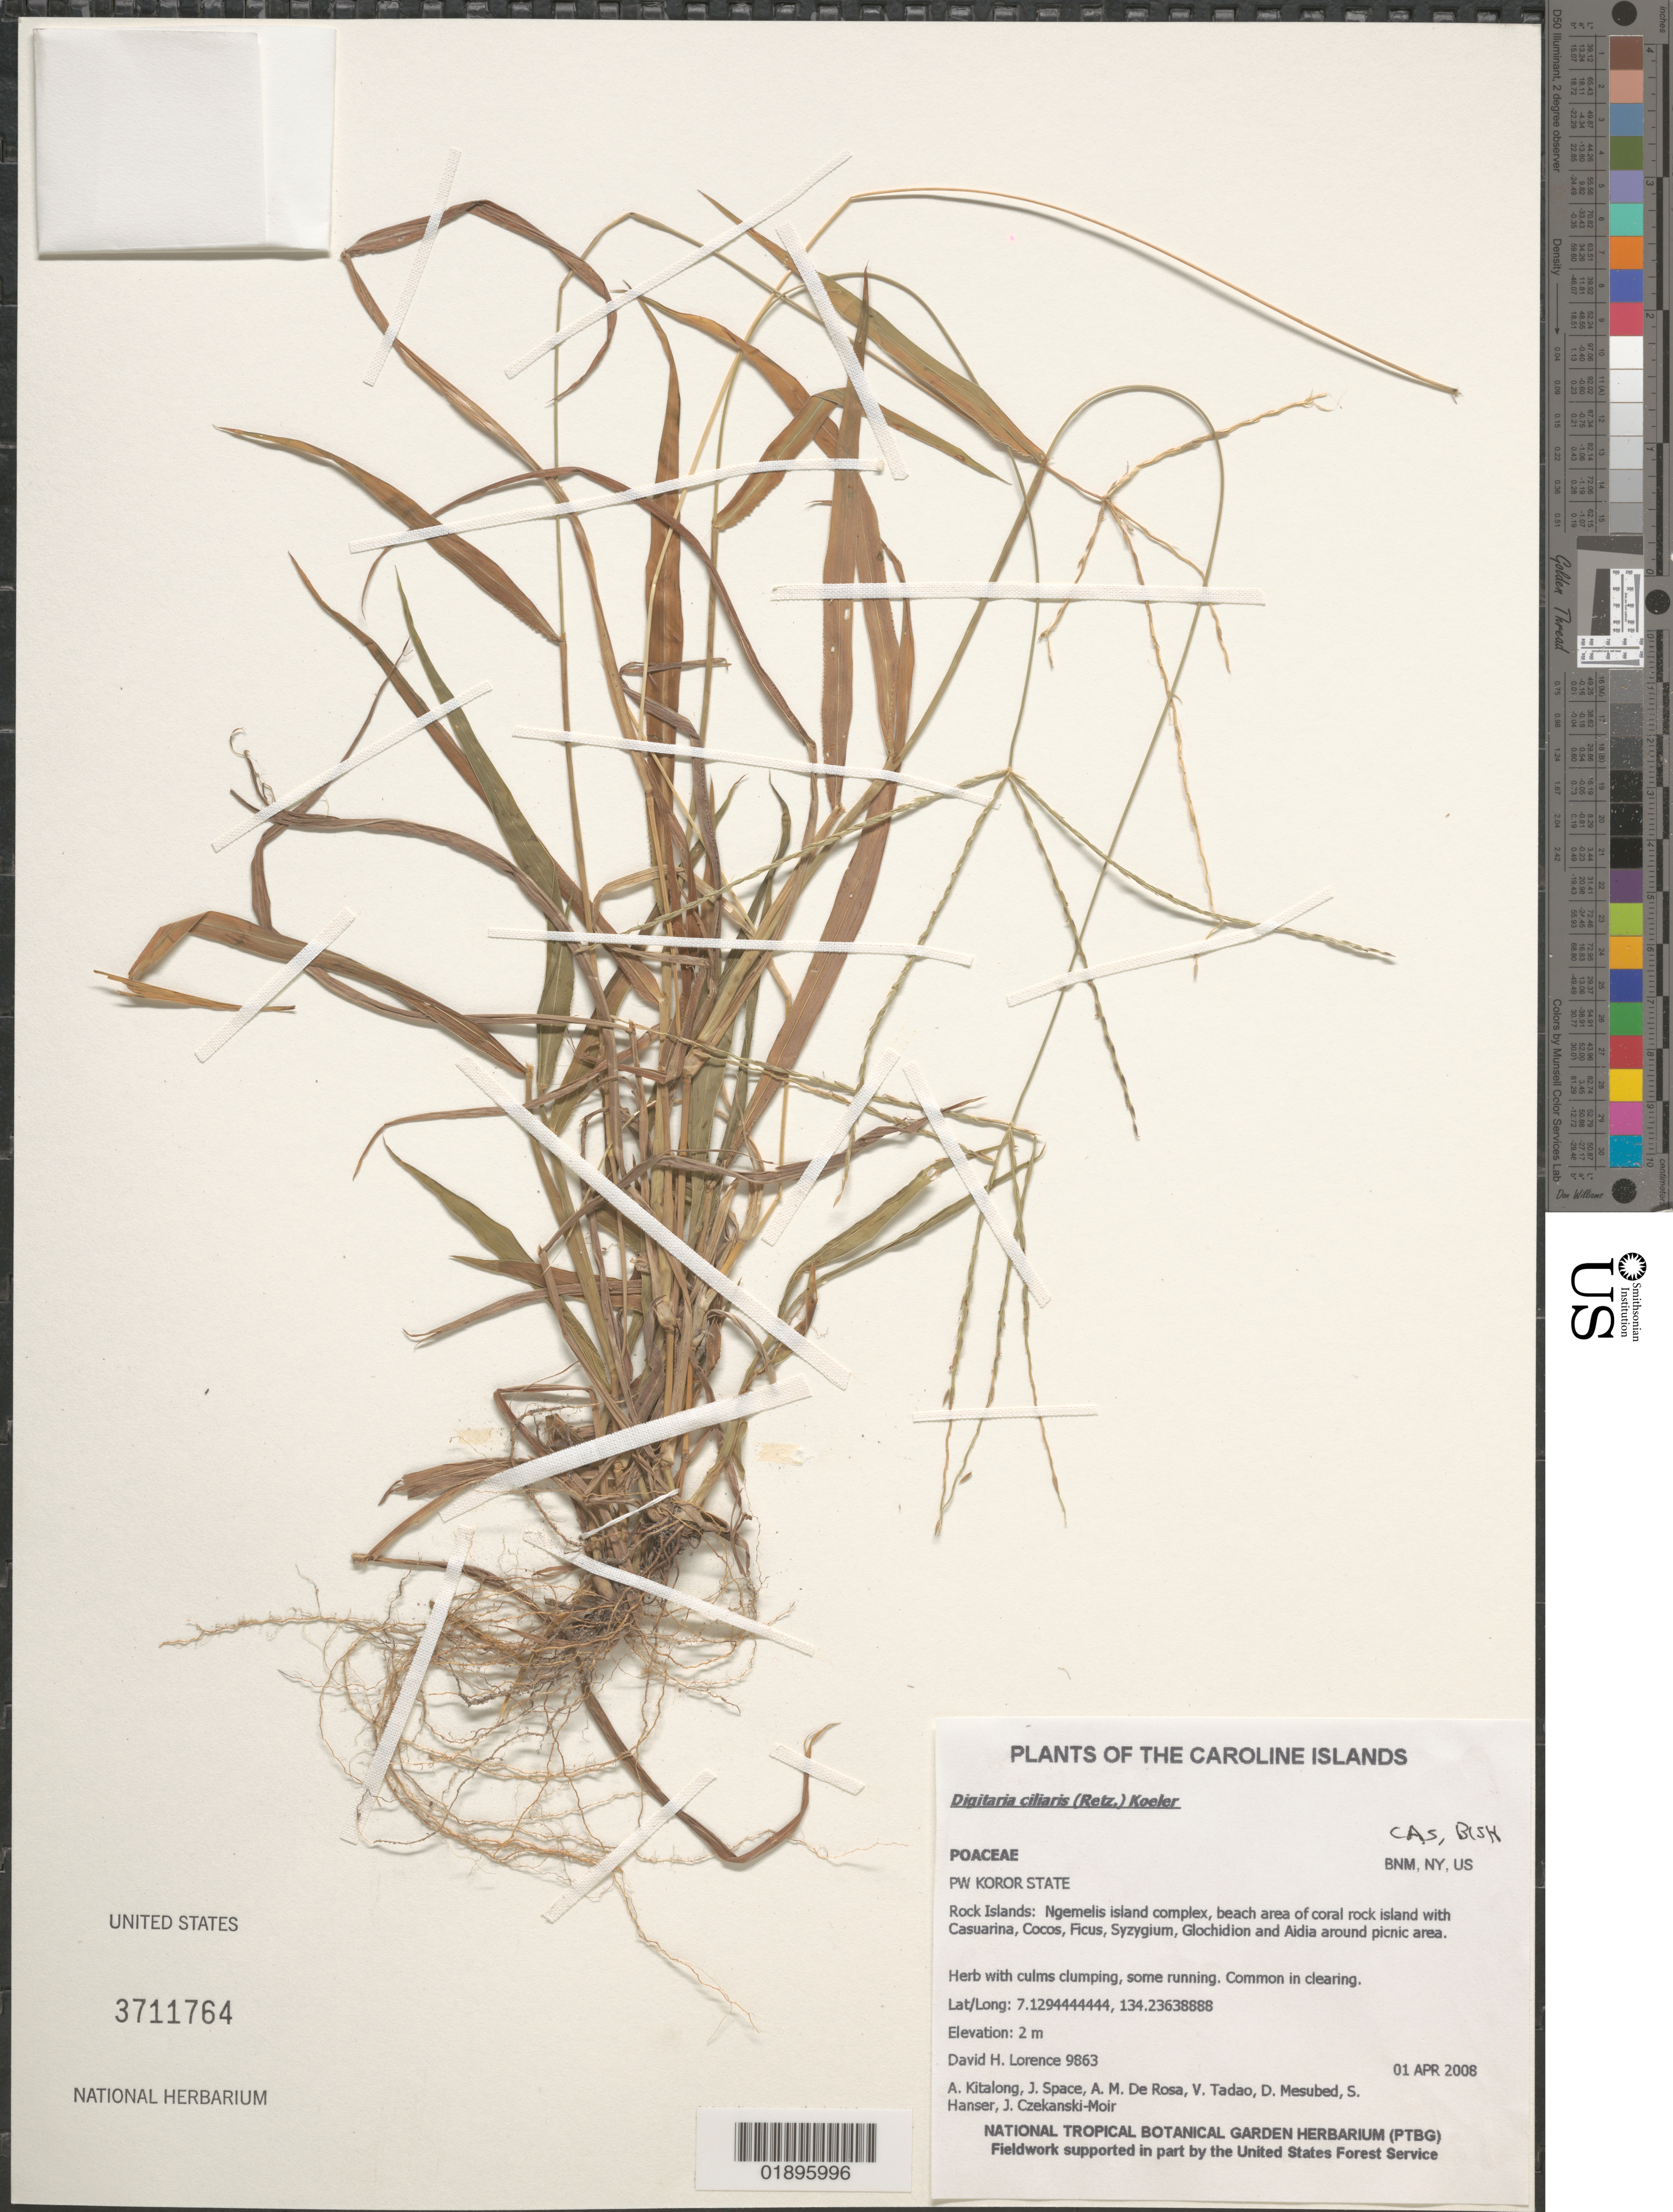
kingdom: Plantae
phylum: Tracheophyta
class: Liliopsida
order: Poales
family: Poaceae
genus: Digitaria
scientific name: Digitaria ciliaris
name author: (Retz.) Koeler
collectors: D. Lorence, A. Kitalong, J. Space, A. De Rosa, V. Tadao, D. Mesubed & S. Hanser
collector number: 9863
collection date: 2008-04-01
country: Palau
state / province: Koror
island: Rock Islands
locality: Rock Islands, Ngemelis island complex. Beach area of coral rock island.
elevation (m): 2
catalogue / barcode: US 3711764